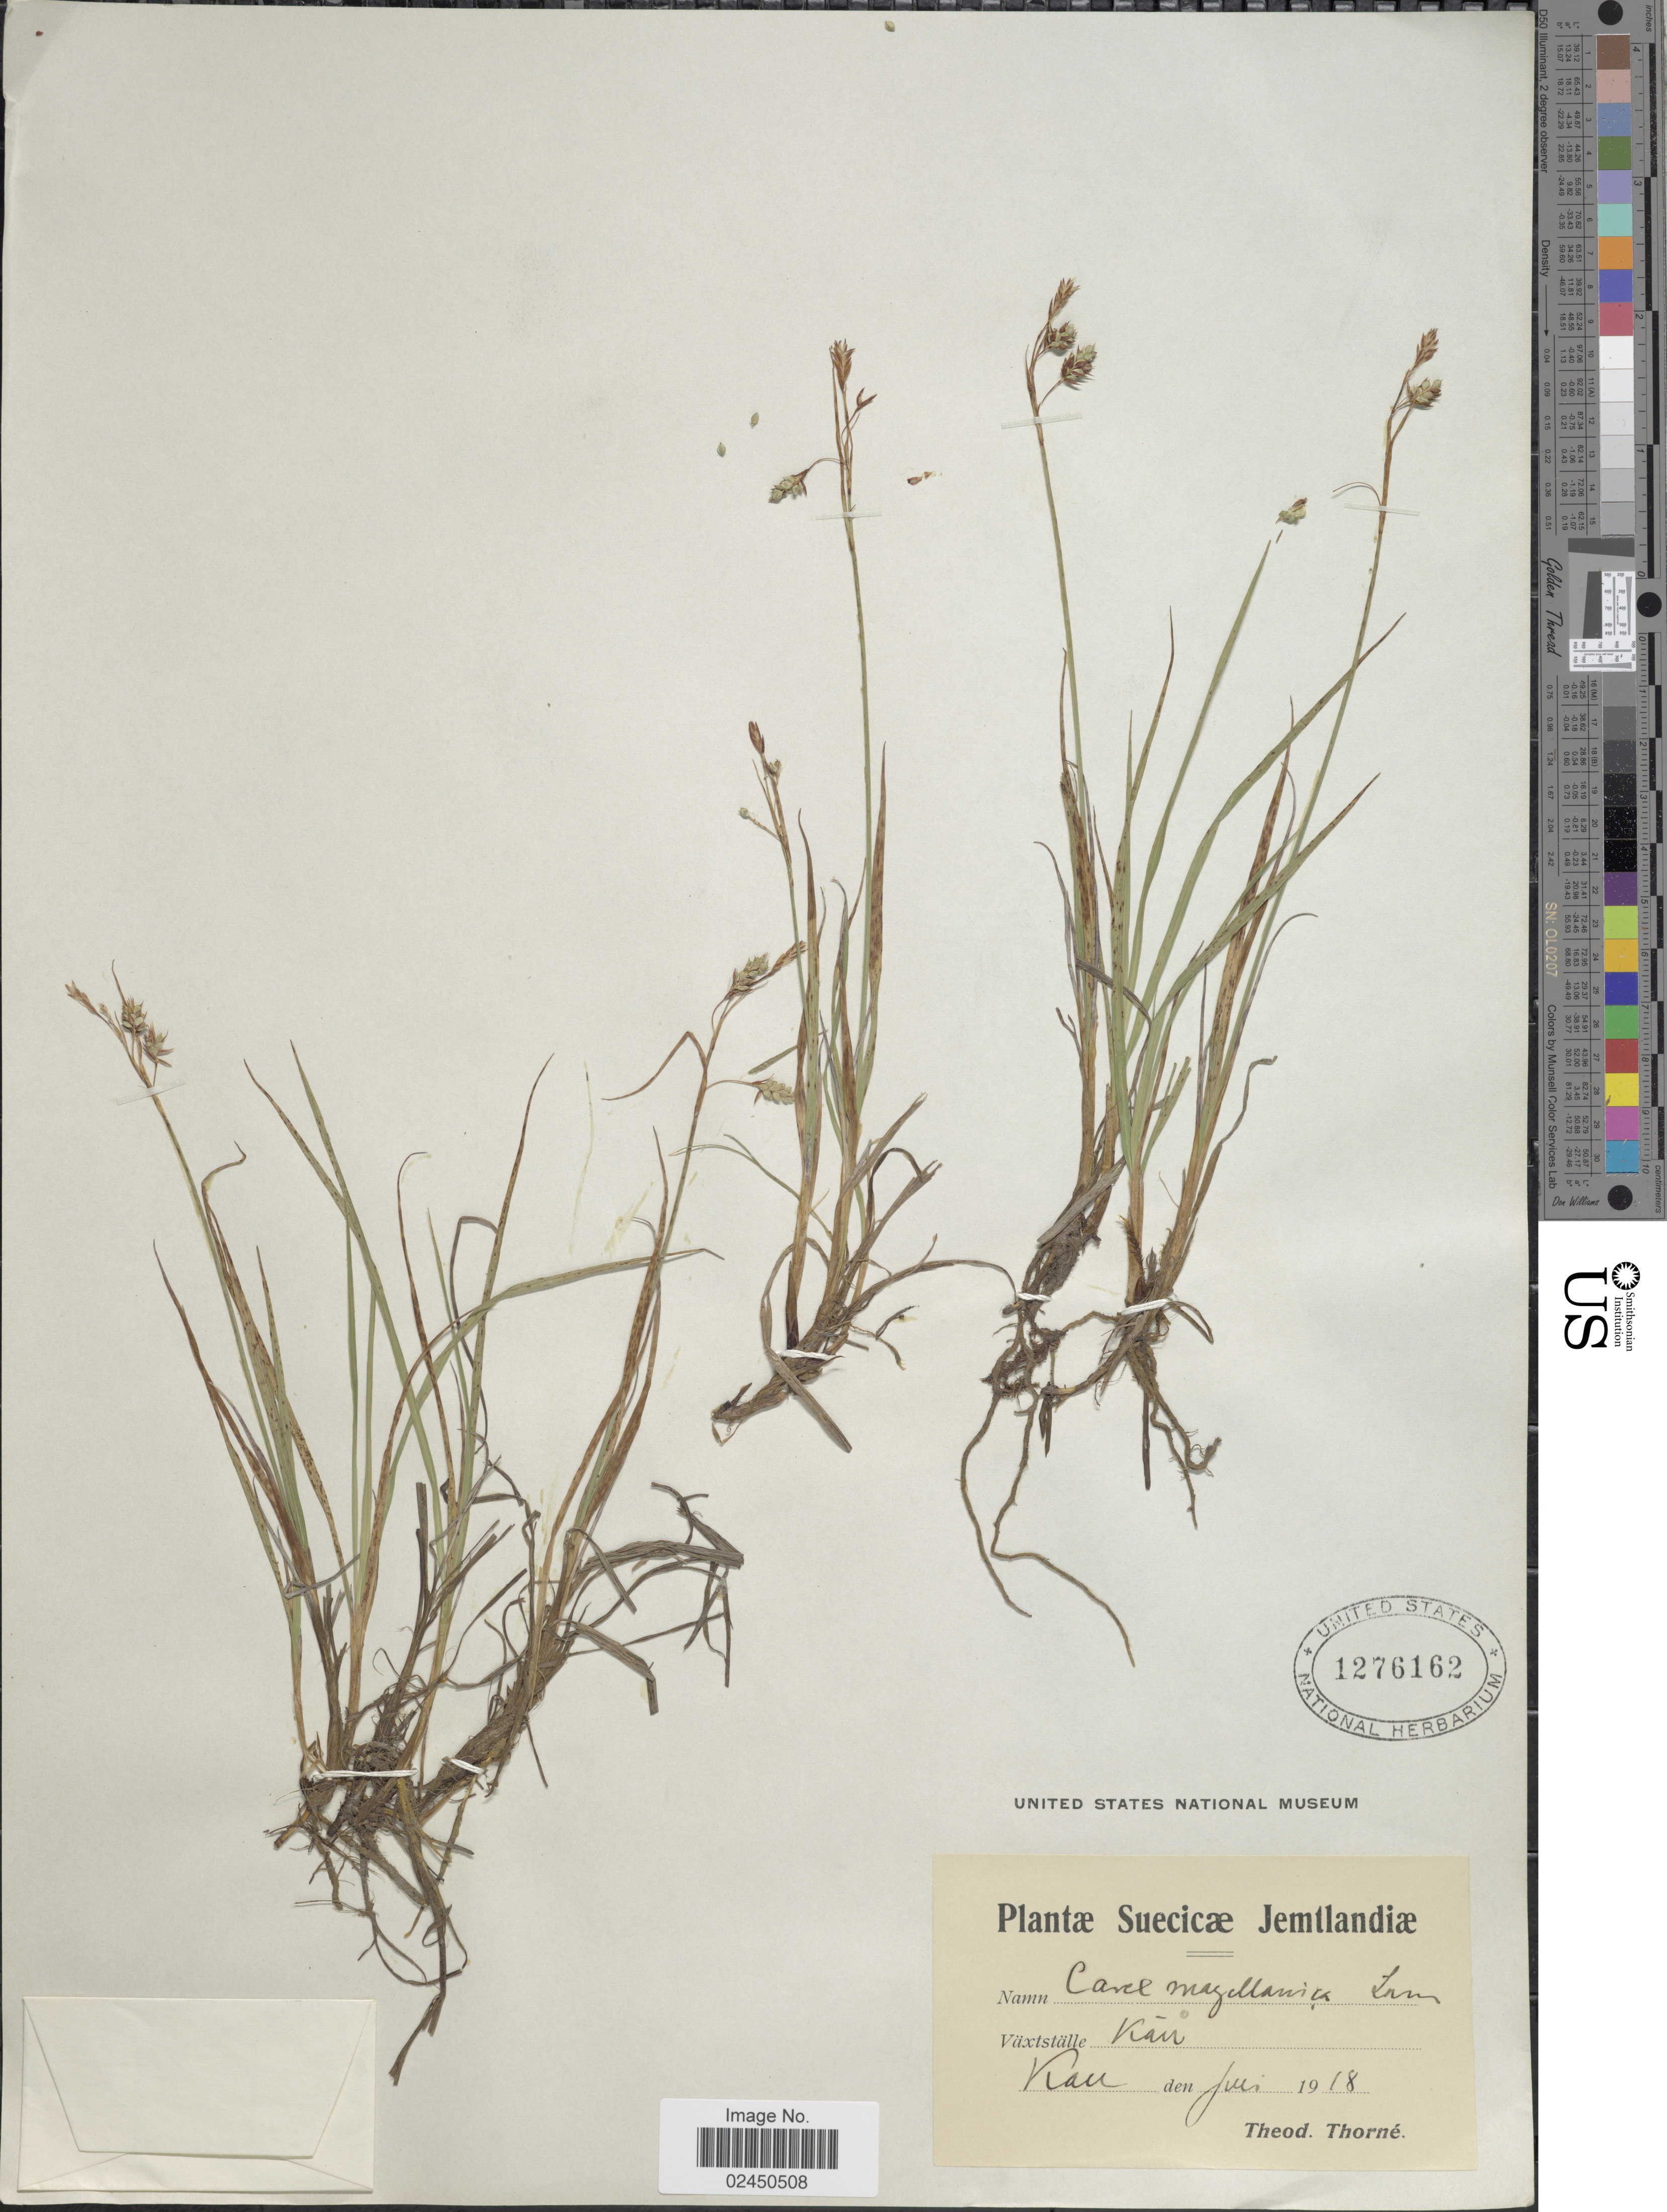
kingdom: Plantae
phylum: Tracheophyta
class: Liliopsida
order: Poales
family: Cyperaceae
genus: Carex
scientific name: Carex magellanica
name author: Lam.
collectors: T. Thorné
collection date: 1918-06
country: Sweden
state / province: Jämtland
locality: Suecicæ Jemtlandiæ. Kan.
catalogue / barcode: US 1276162